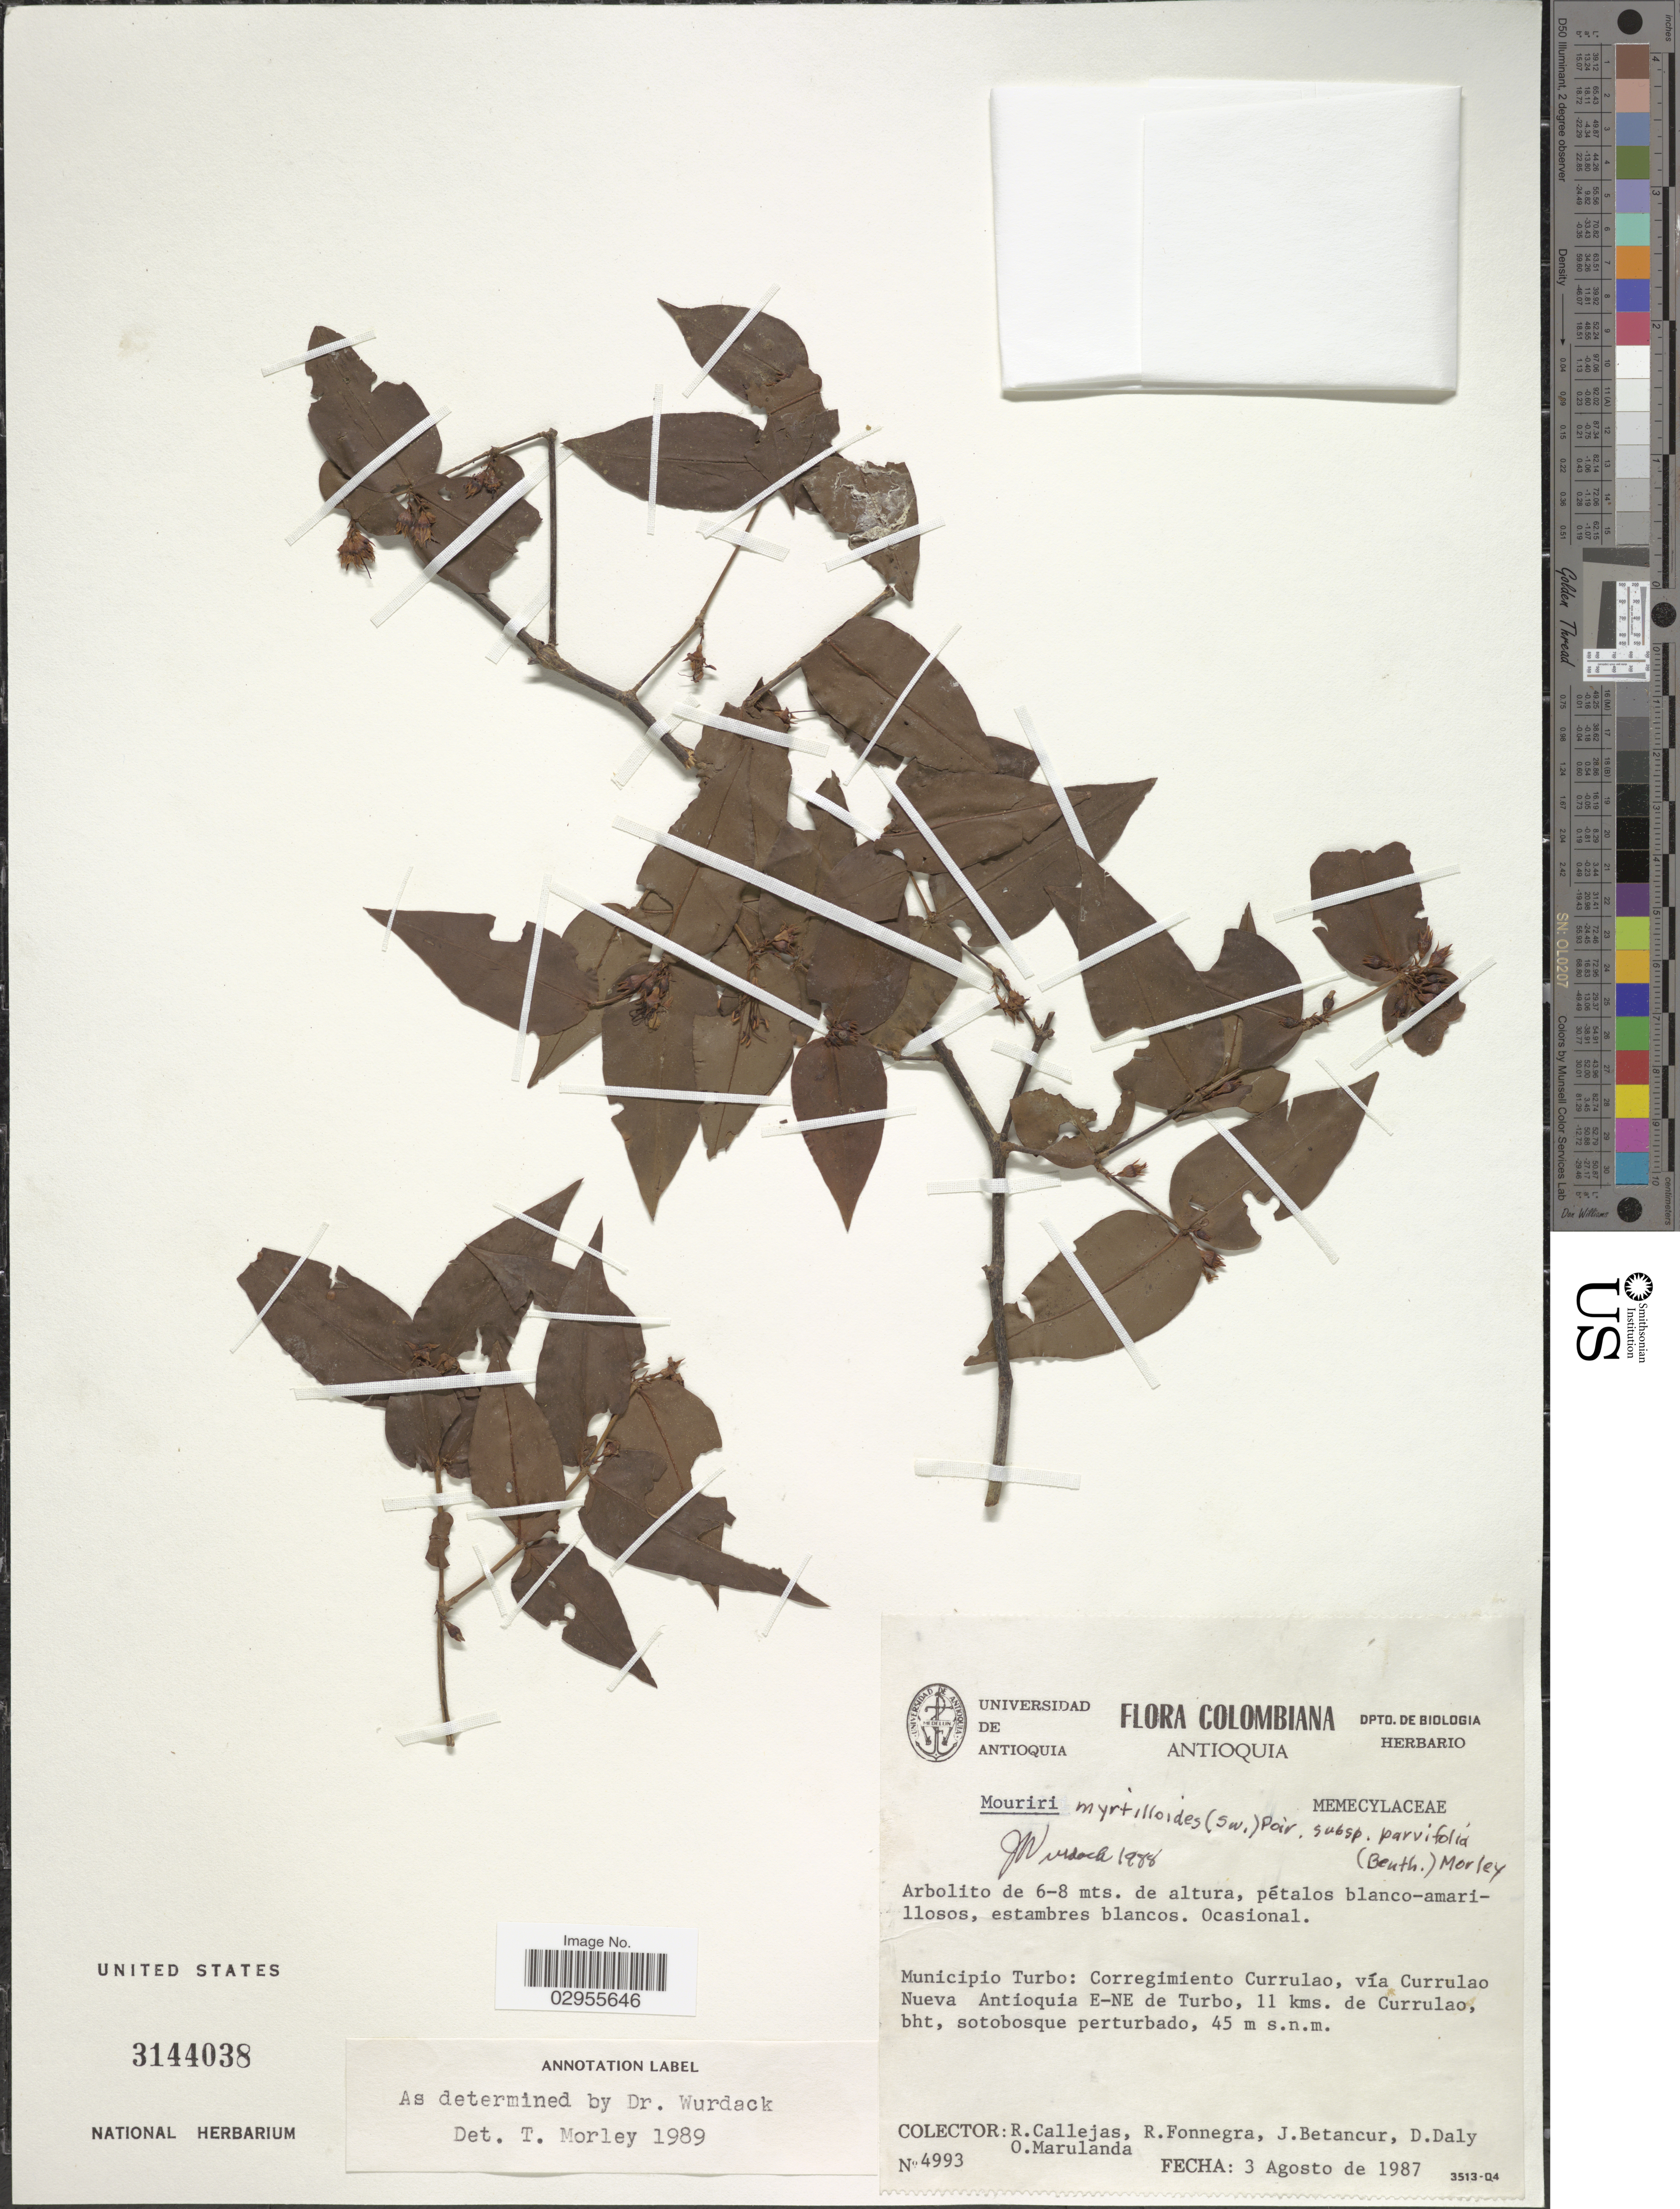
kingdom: Plantae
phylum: Tracheophyta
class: Magnoliopsida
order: Myrtales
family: Melastomataceae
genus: Mouriri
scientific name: Mouriri myrtilloides subsp. parvifolia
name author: (Benth.) Morley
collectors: R. Callejas, R. Fonnegra, J. Betancur, D. C. Daly & O. Marulanda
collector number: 4993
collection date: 1987-08-03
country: Colombia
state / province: Antioquia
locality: Municipio Turbo: Corregimiento Currulao, vía Currulao Nueva Antioquia E-NE de Turbo, 11 kms. de Currulao.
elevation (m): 45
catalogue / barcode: US 3144038